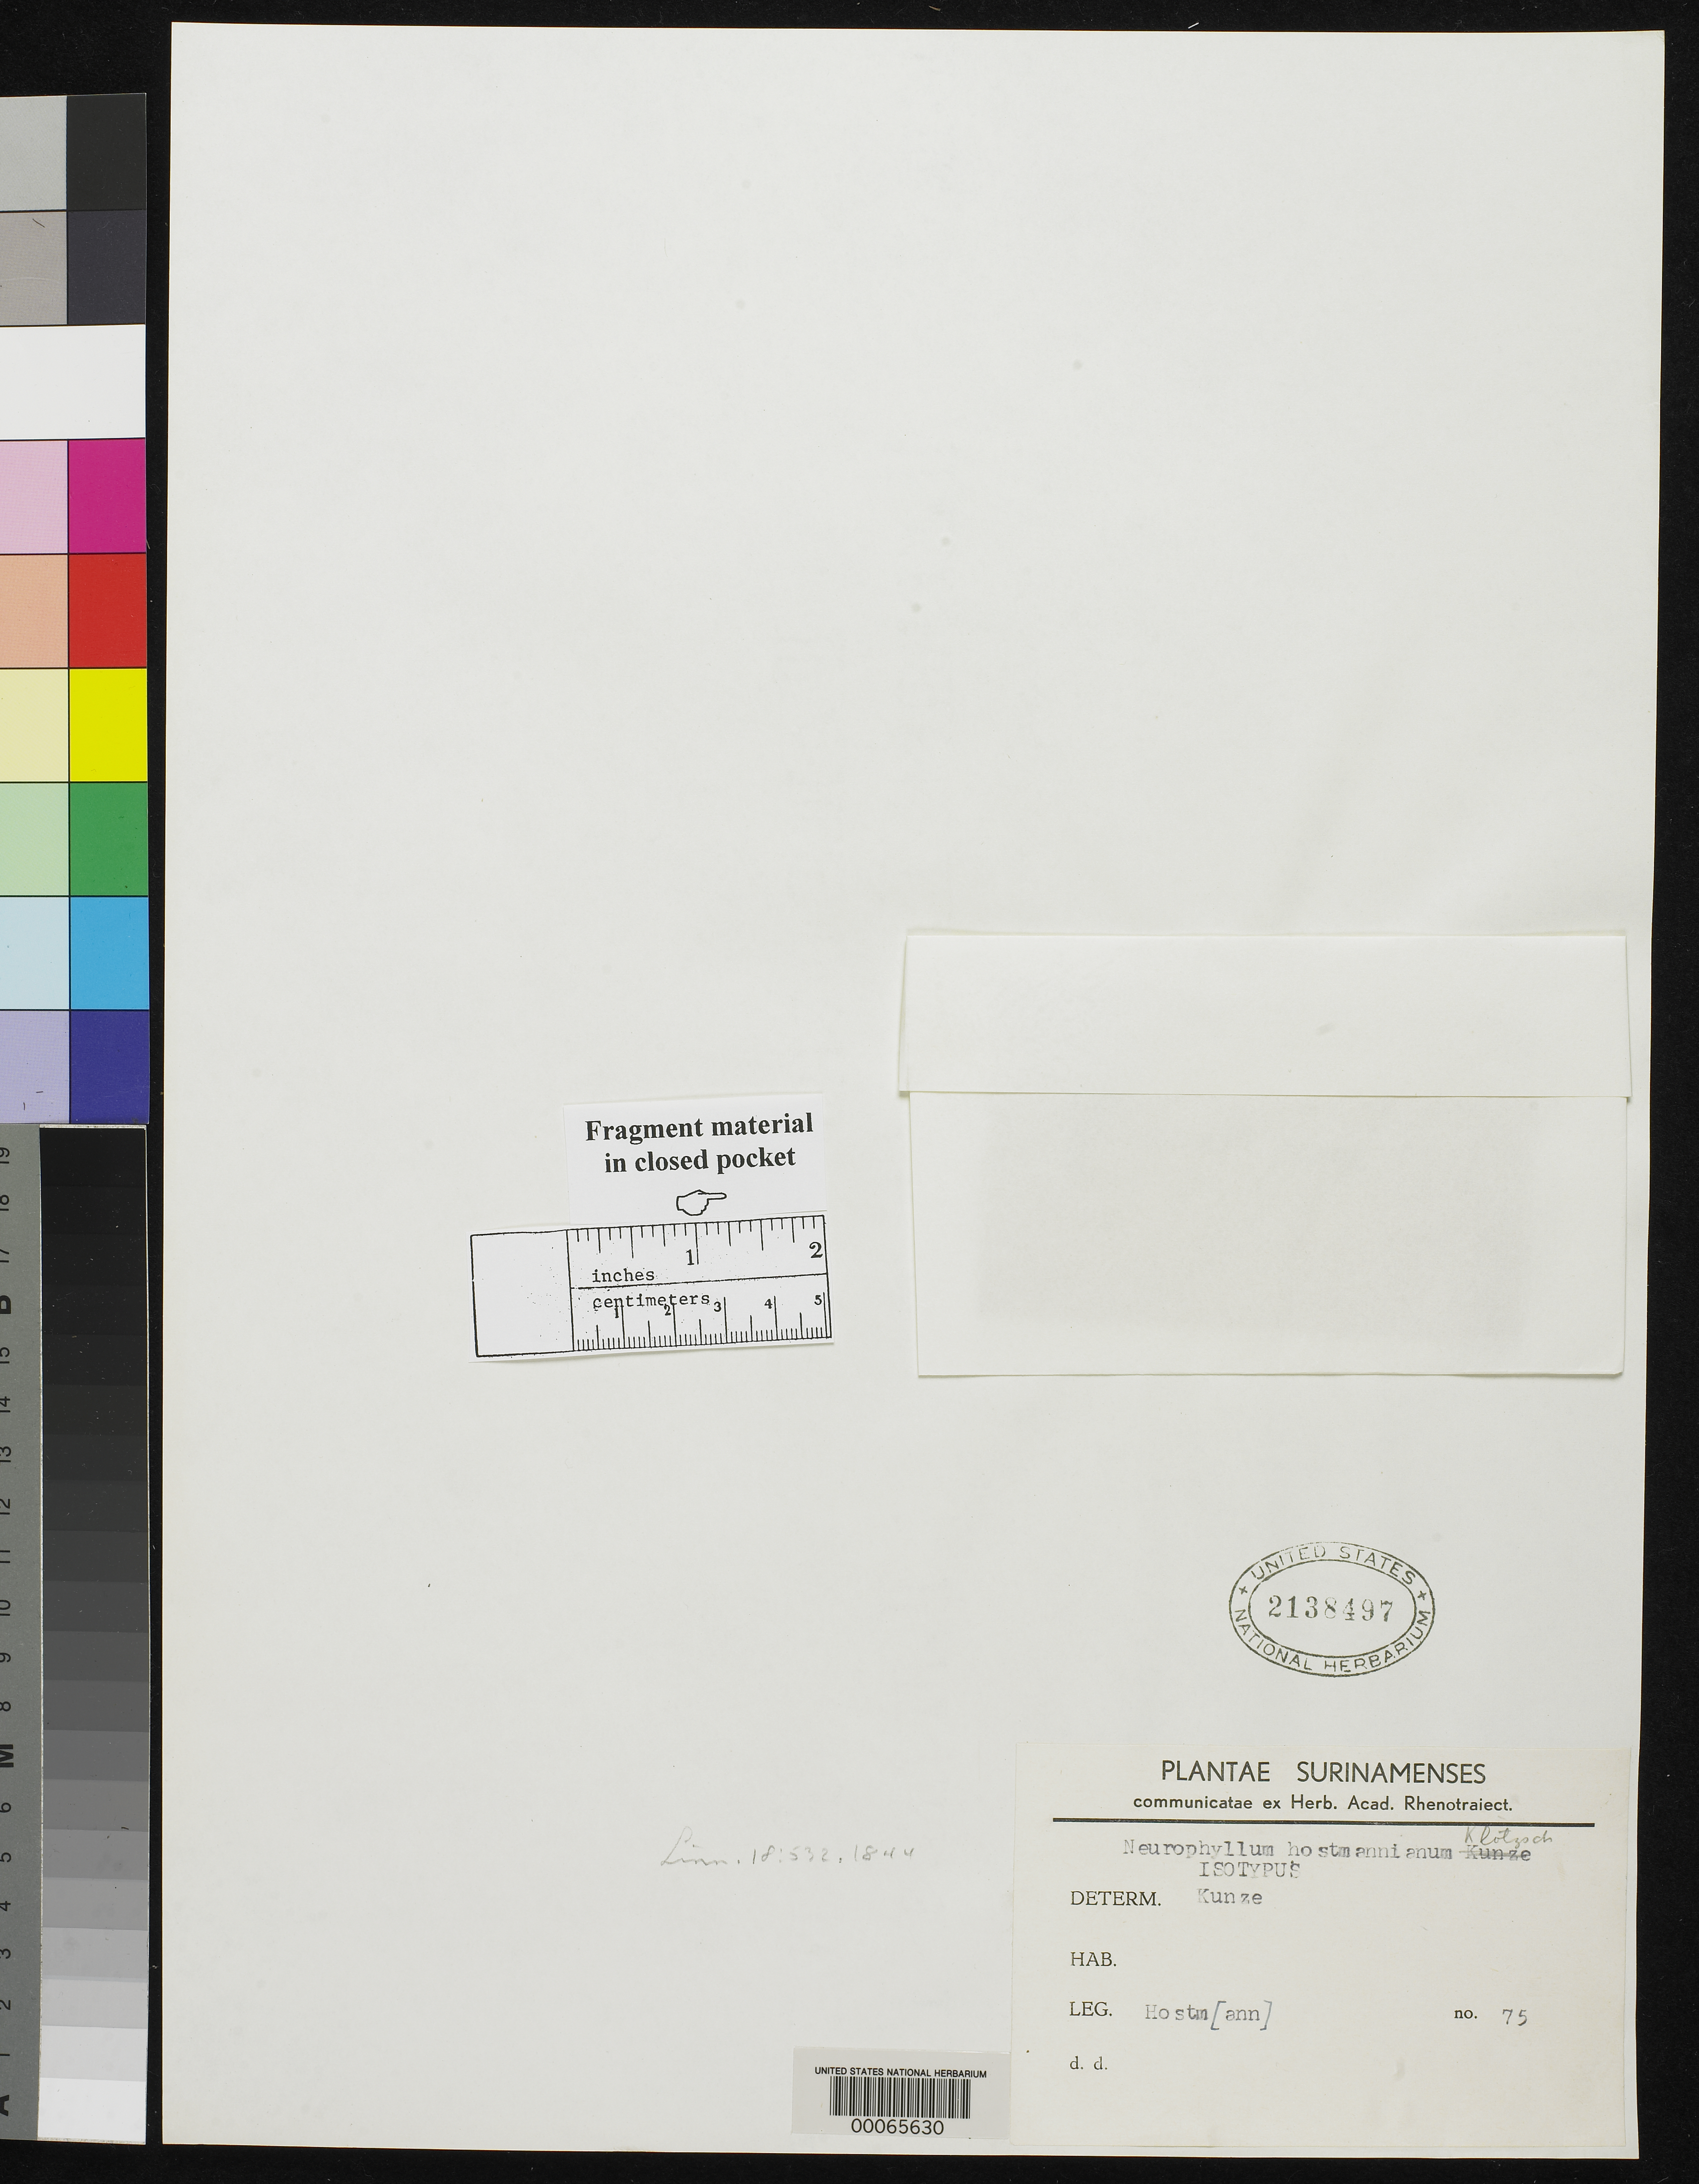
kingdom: Plantae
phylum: Tracheophyta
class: Polypodiopsida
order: Hymenophyllales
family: Hymenophyllaceae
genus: Neurophyllum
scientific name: Neurophyllum hostmannianum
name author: Klotzsch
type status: Isotype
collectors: F. Hostmann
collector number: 75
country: Suriname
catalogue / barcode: US 2138497